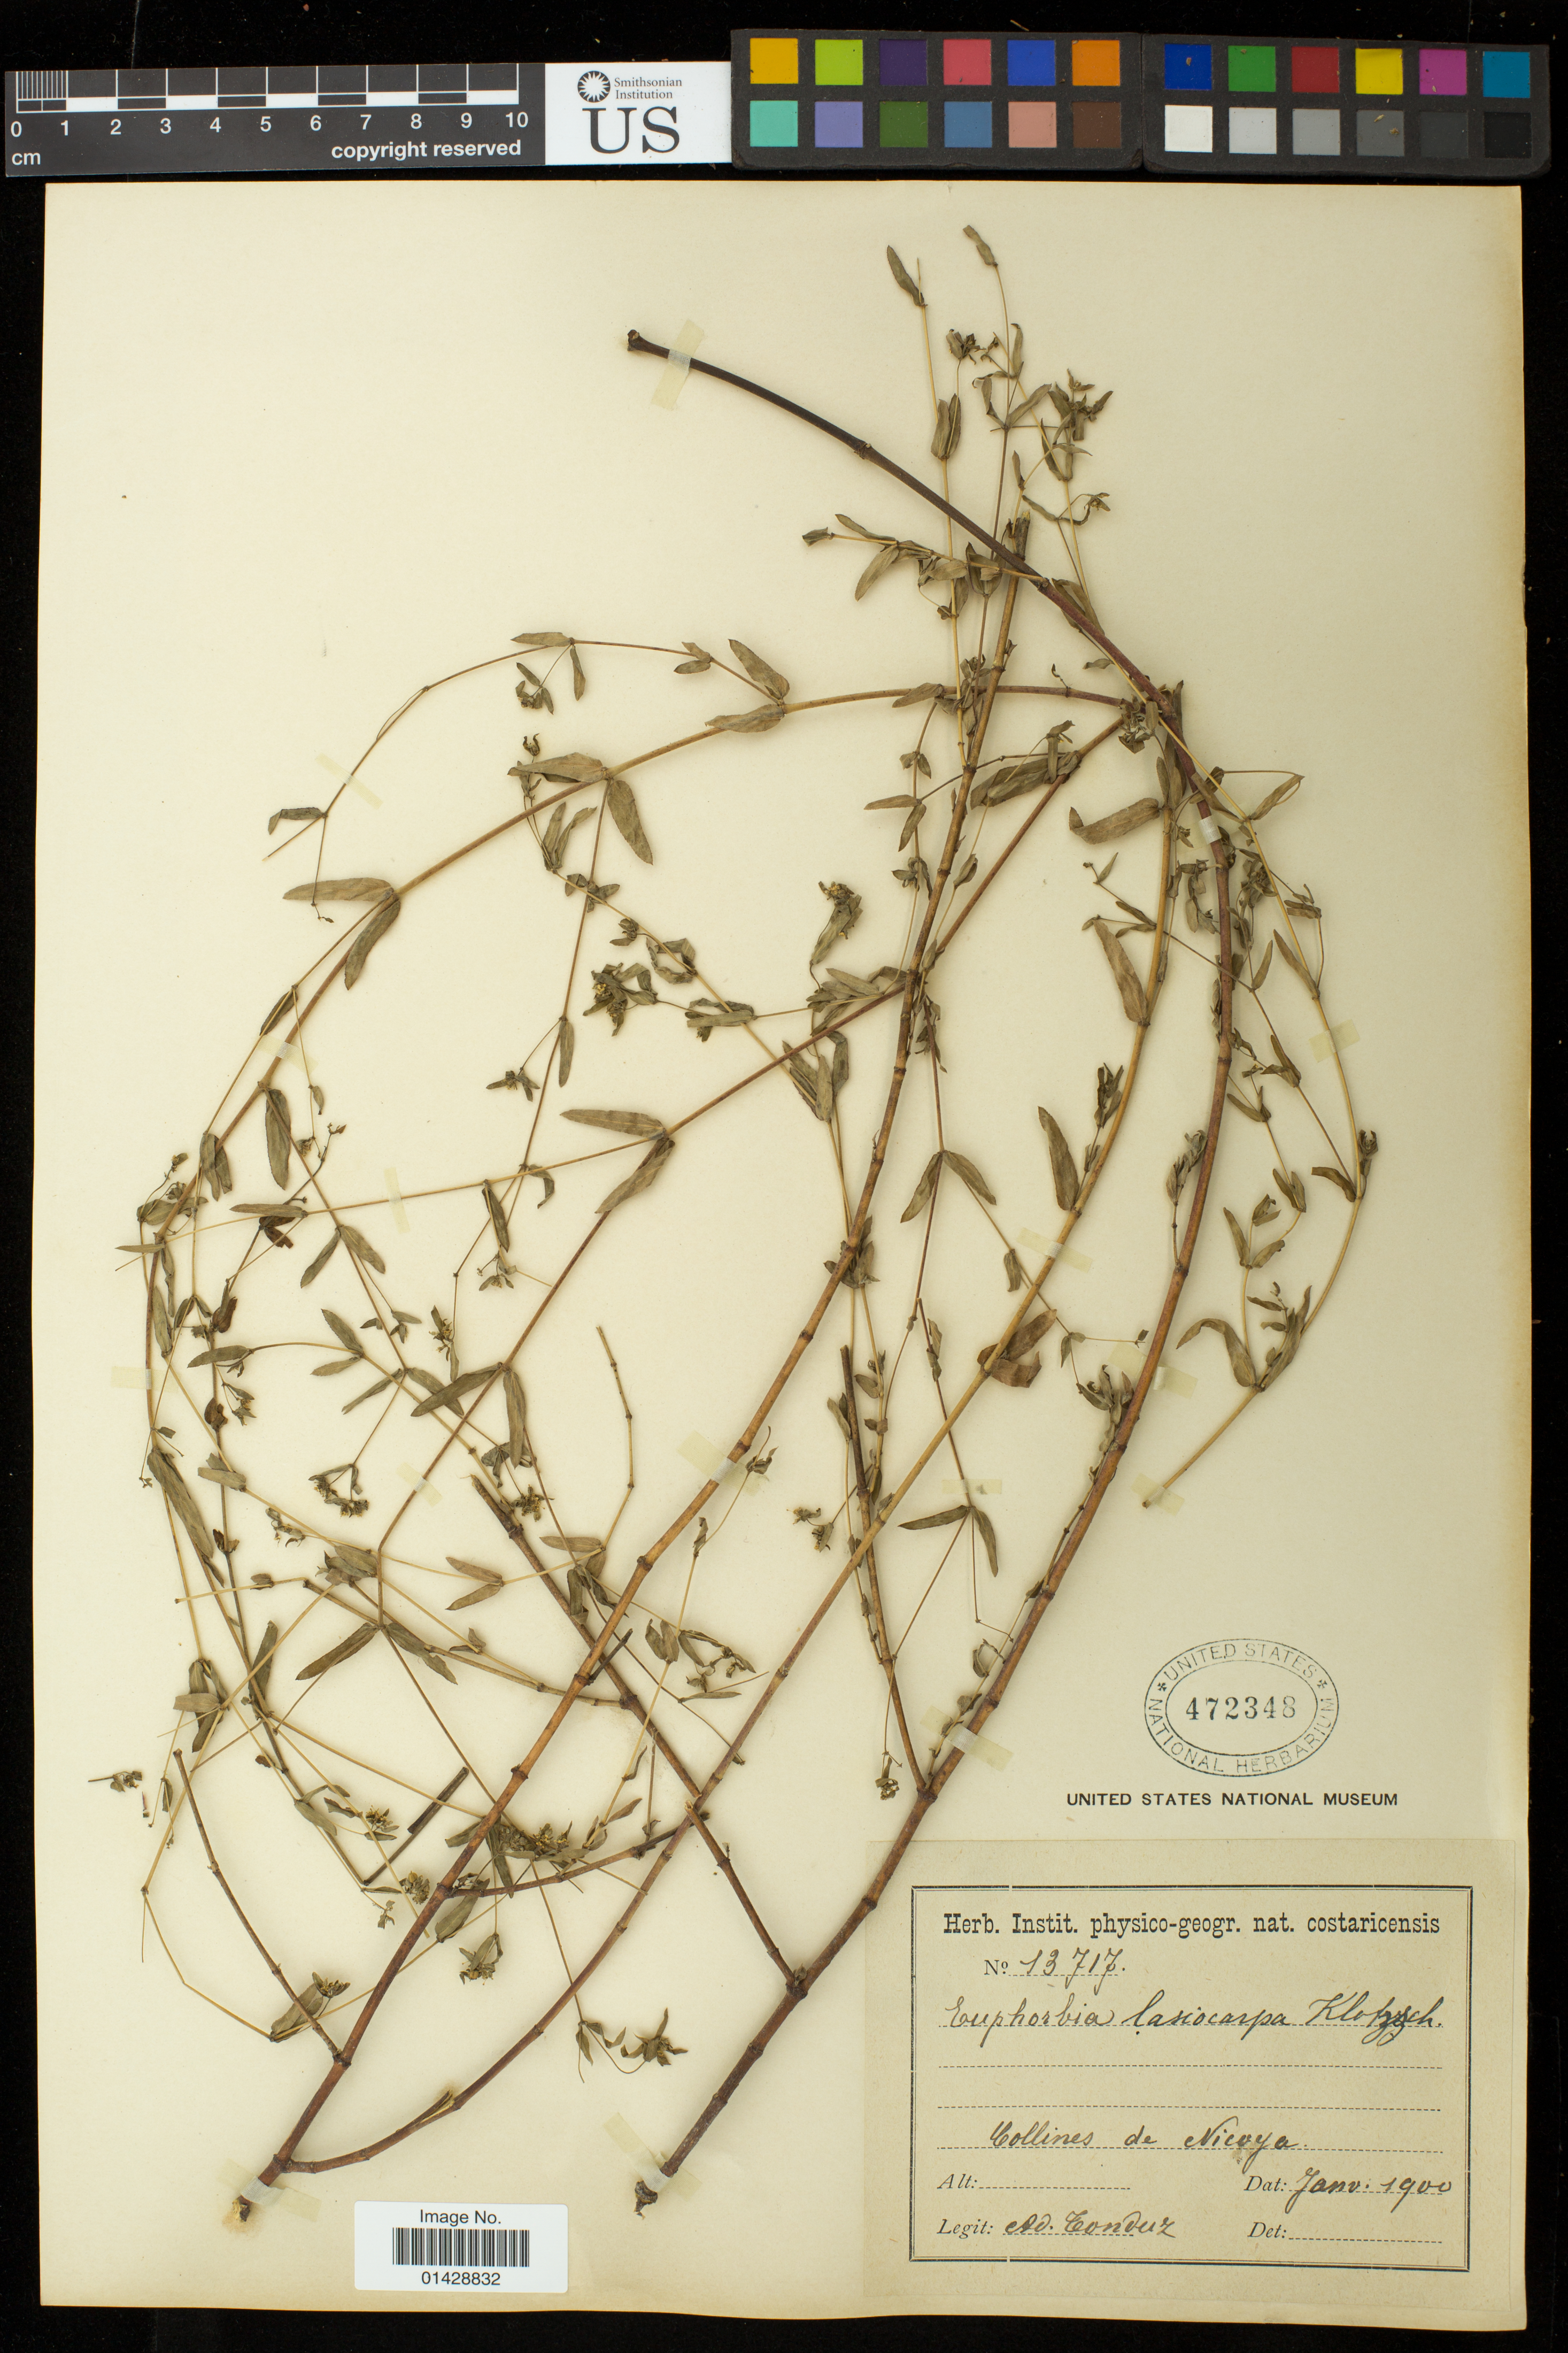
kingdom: Plantae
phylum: Tracheophyta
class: Magnoliopsida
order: Malpighiales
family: Euphorbiaceae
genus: Euphorbia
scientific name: Euphorbia lasiocarpa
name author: Klotzsch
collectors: A. Tonduz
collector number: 13717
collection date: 1900-01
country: Costa Rica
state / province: Guanacaste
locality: Collines de Nicoya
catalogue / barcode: US 472348